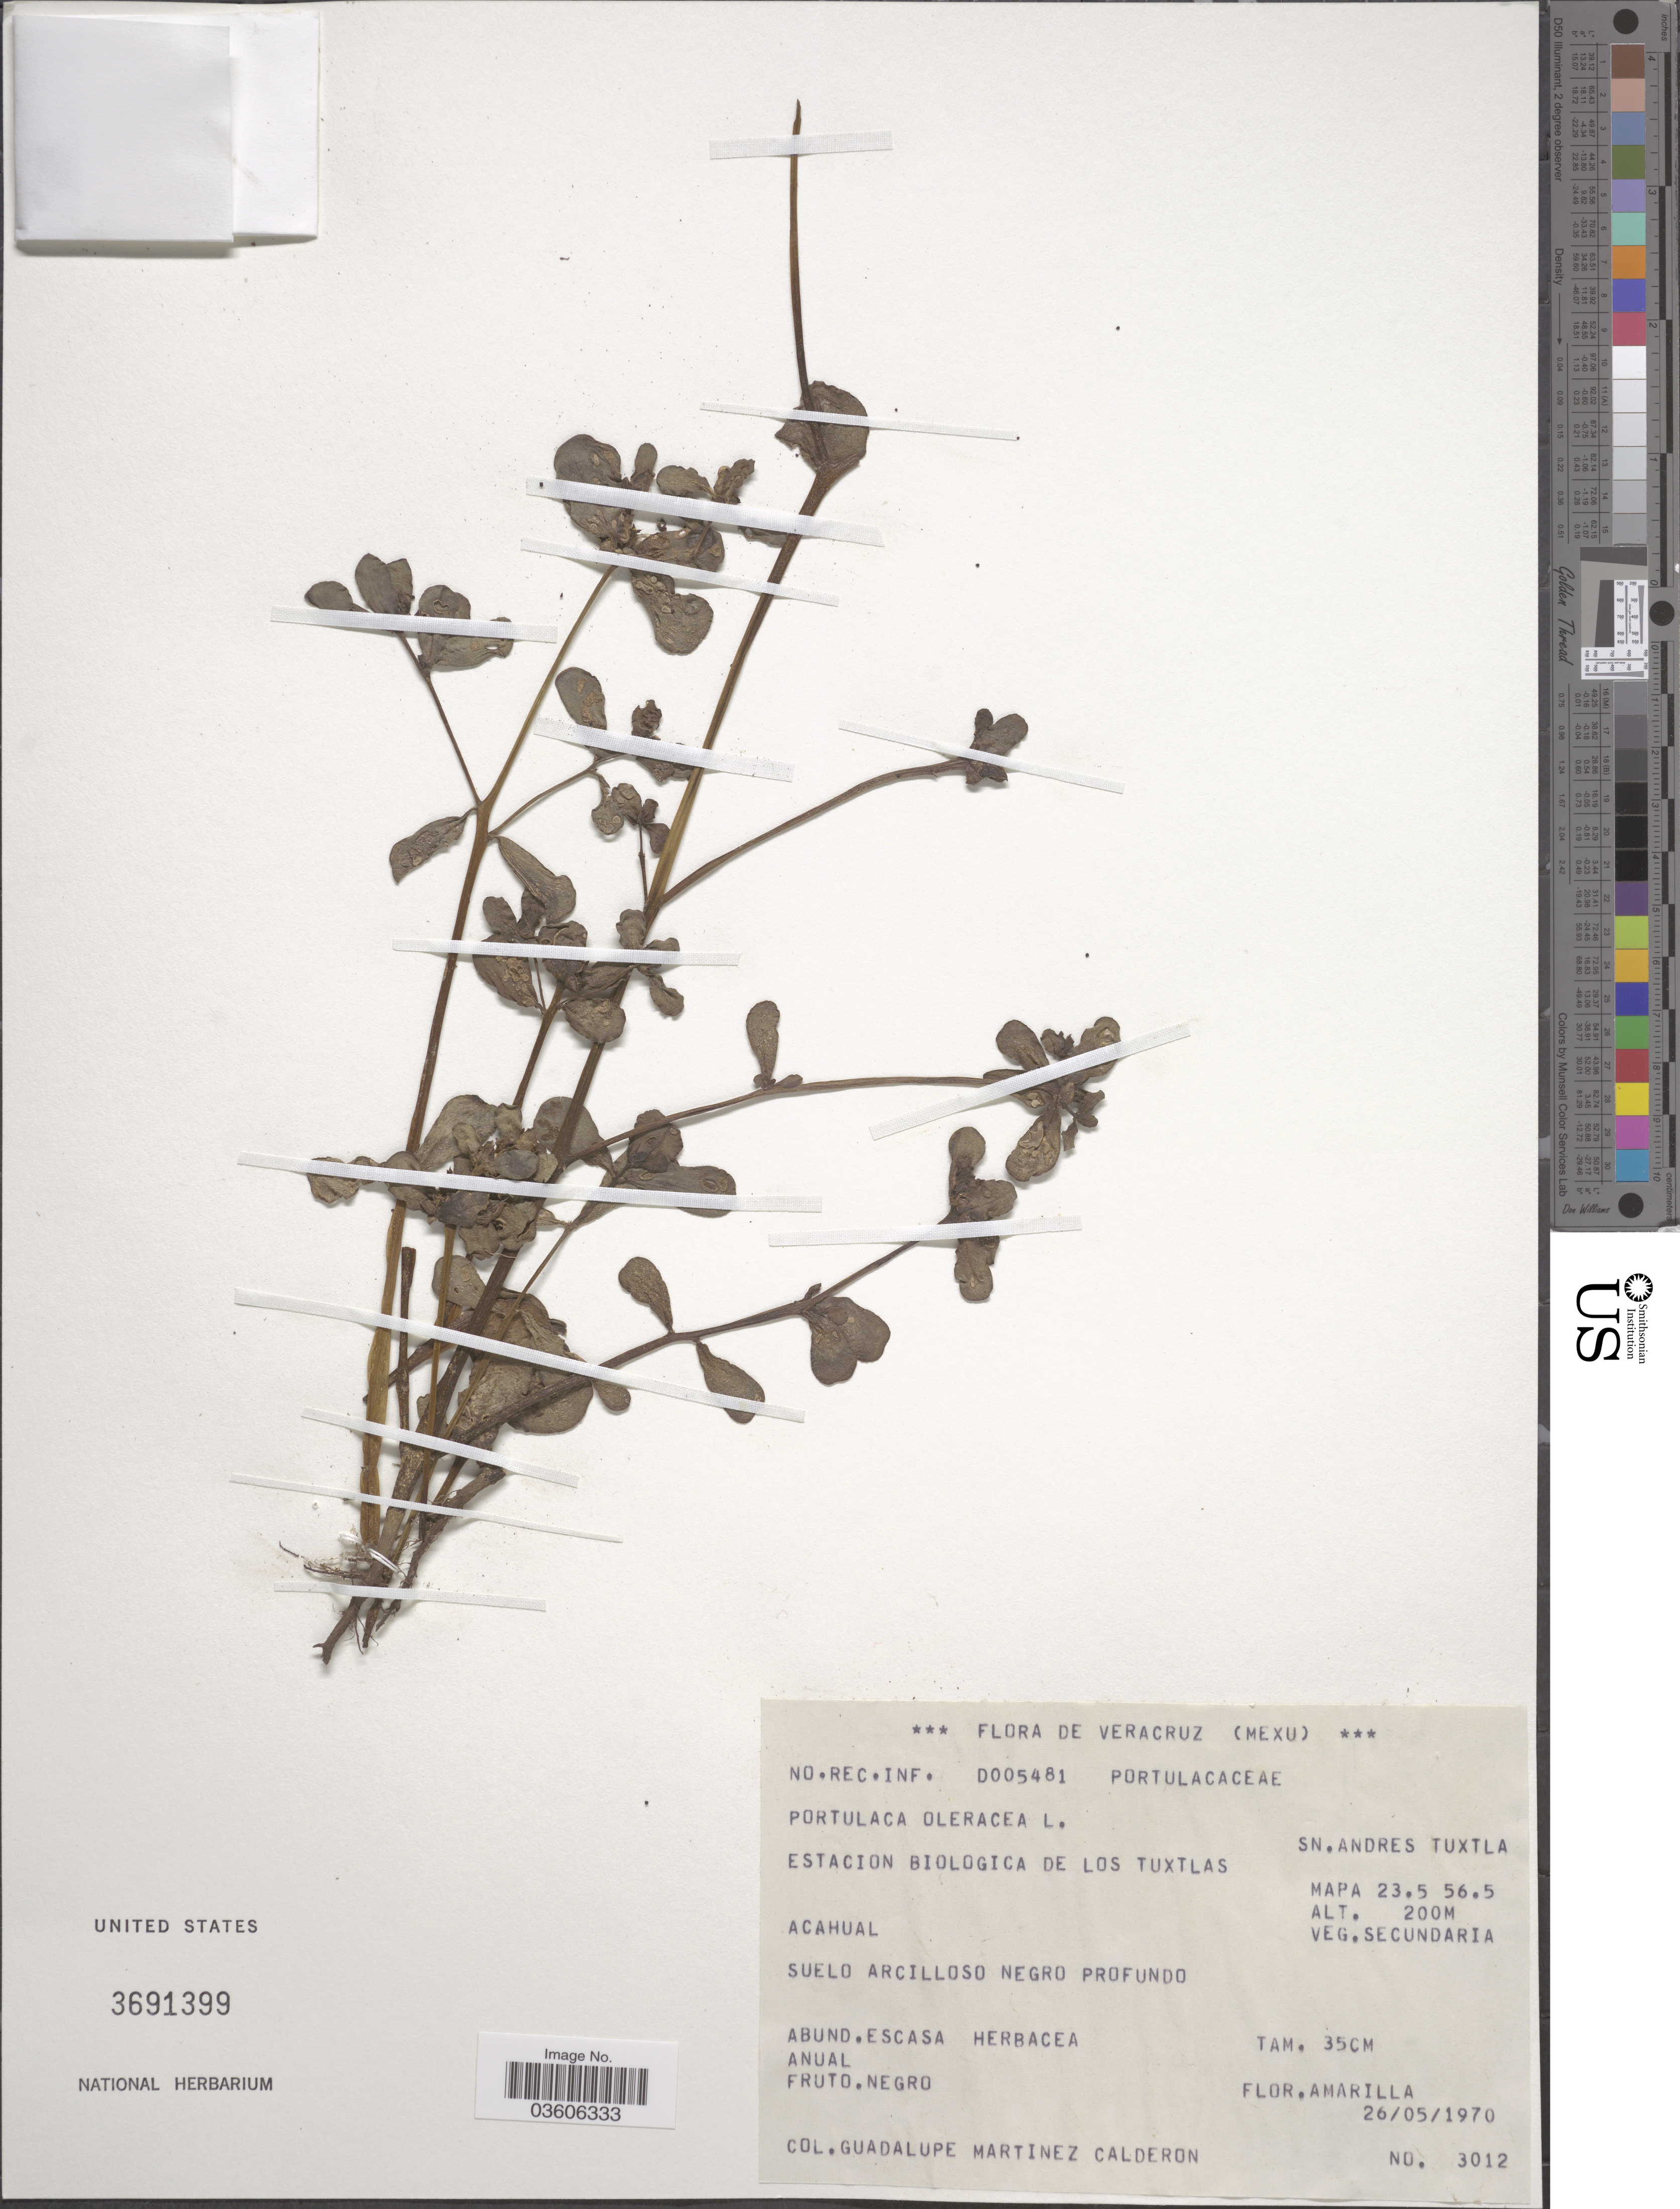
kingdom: Plantae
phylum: Tracheophyta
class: Magnoliopsida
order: Caryophyllales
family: Portulacaceae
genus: Portulaca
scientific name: Portulaca oleracea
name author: L.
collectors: G. Martinez-C.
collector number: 3012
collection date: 1970-05-26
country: Mexico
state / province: Veracruz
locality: Veracruz. Estacion Biologica de Los Tuxtlas. Sn. Andres Tuxtla. Mapa 23.5 56.5.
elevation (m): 200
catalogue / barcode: US 3691399